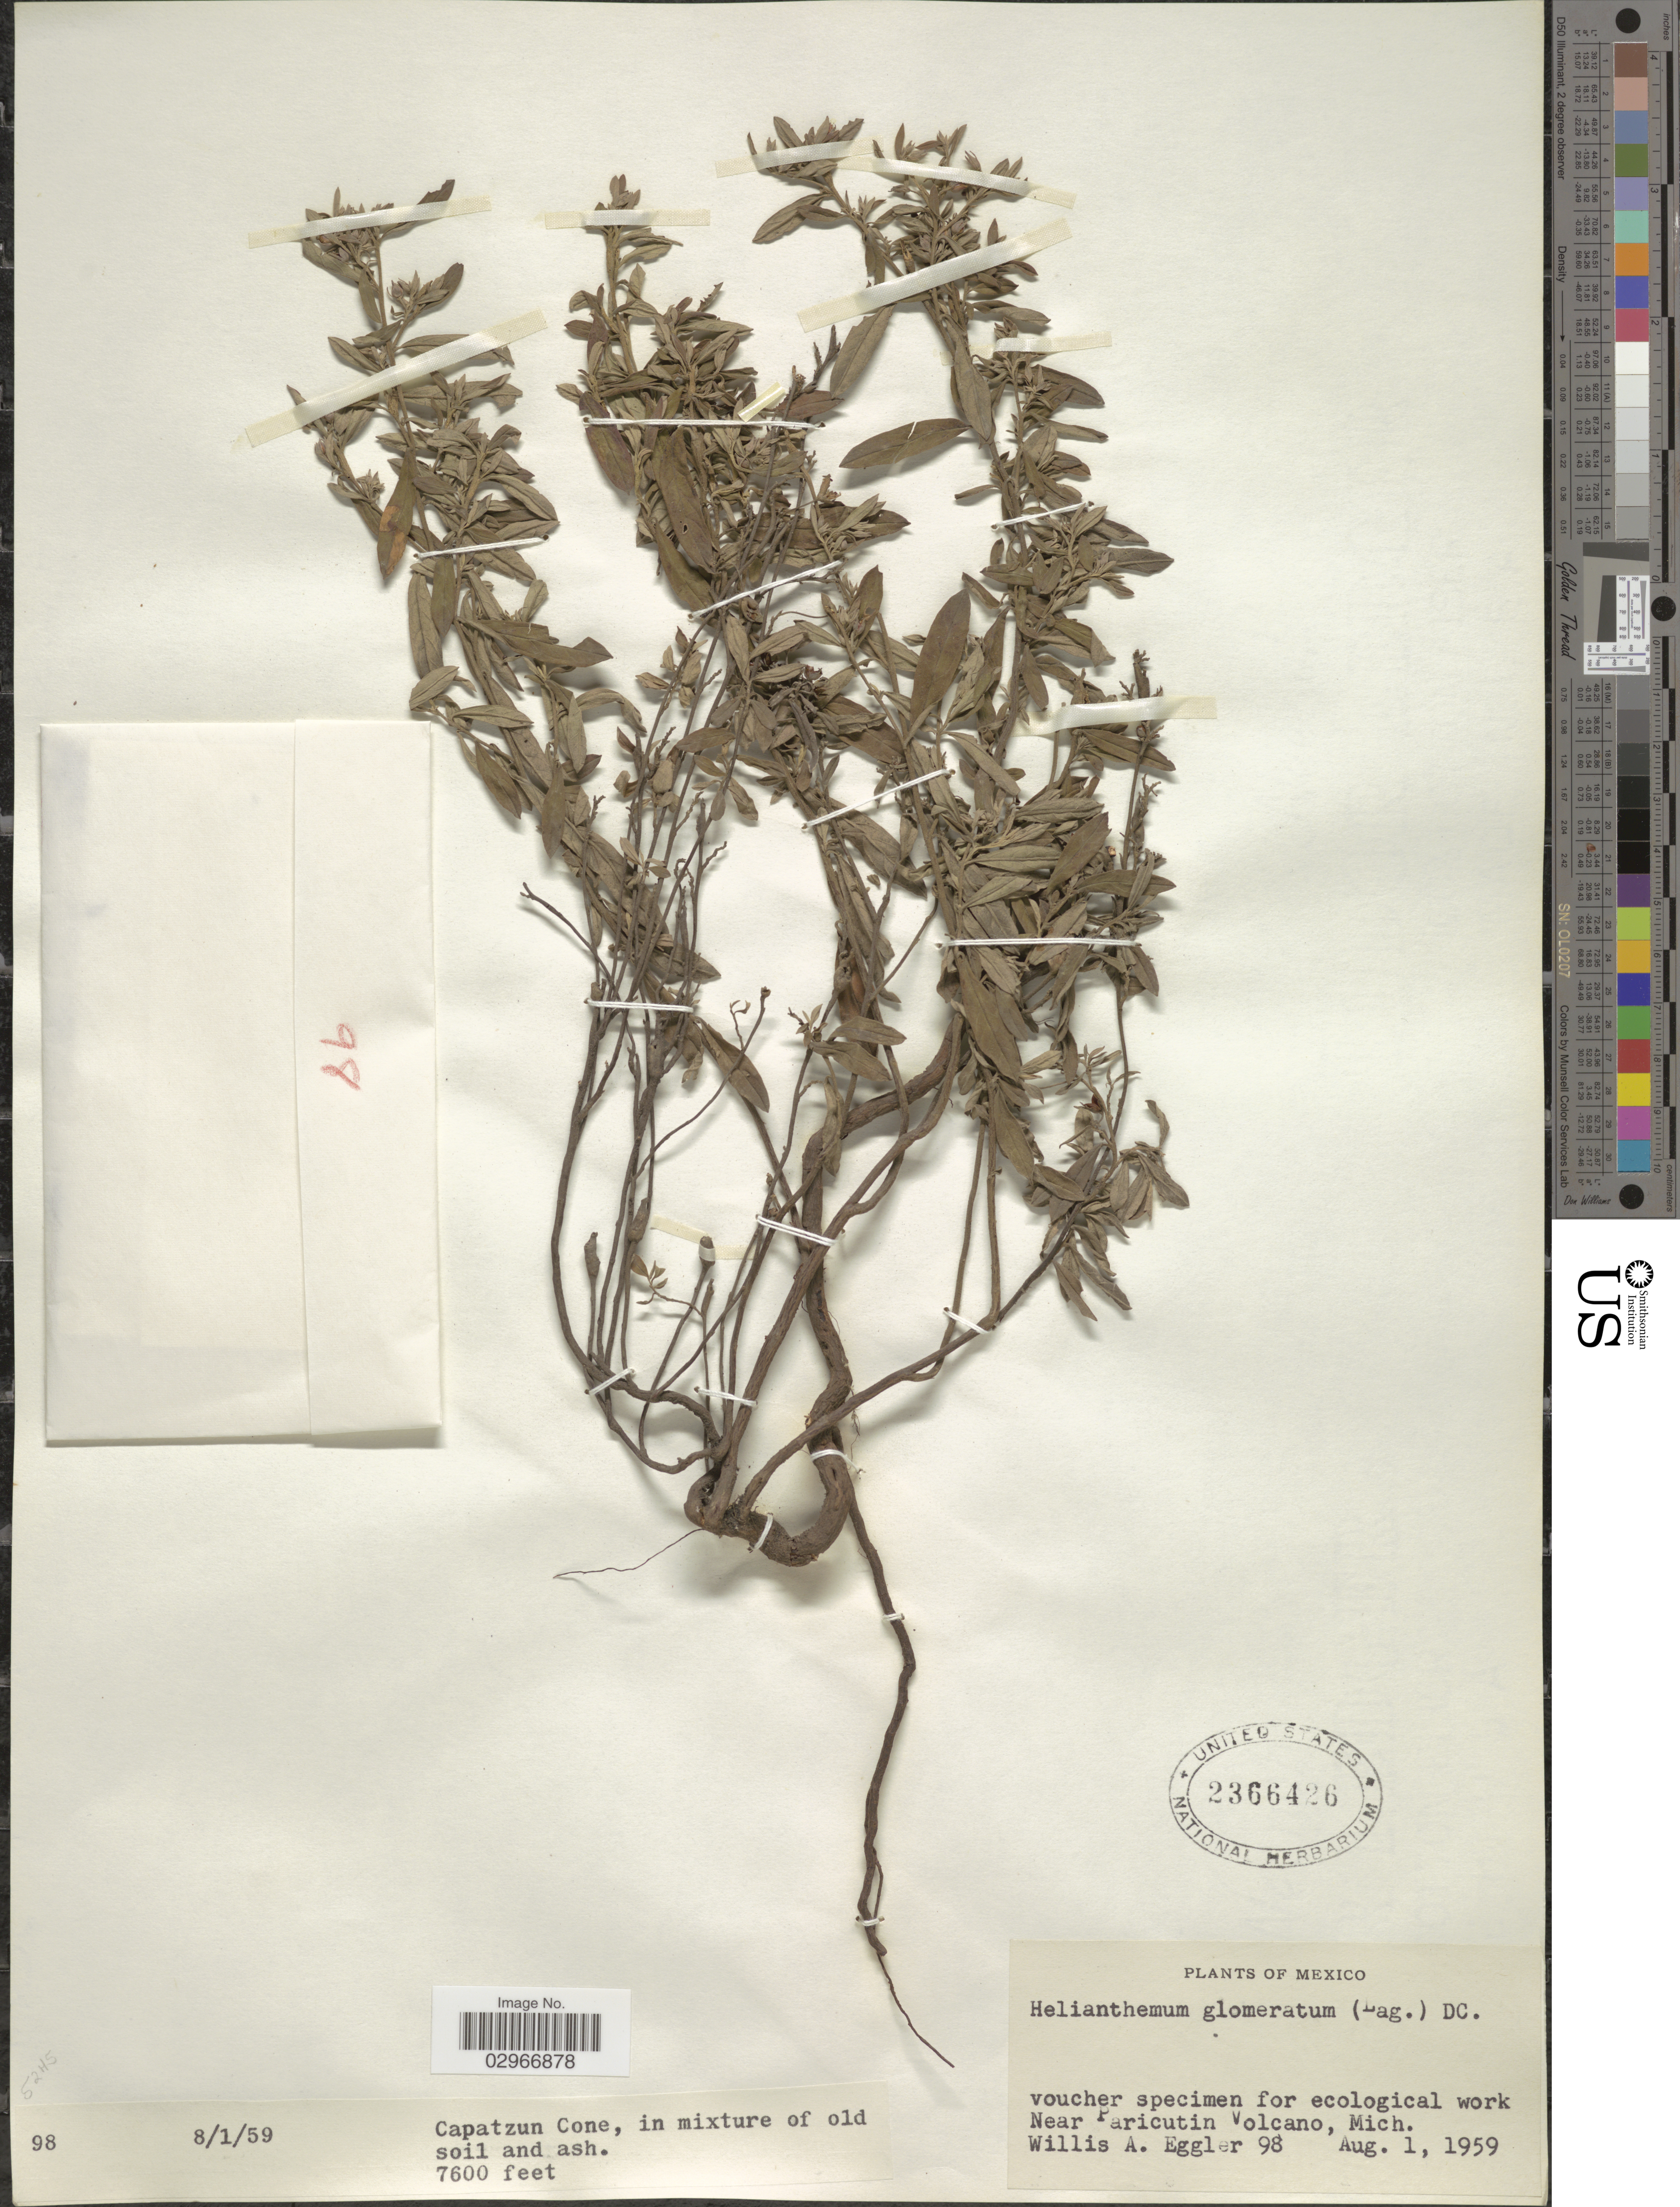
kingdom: Plantae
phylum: Tracheophyta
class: Magnoliopsida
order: Malvales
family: Cistaceae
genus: Helianthemum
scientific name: Helianthemum glomeratum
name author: (Lag.) Lag. ex Dunal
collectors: W. A. Eggler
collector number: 98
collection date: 1959-08-01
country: Mexico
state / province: Michoacán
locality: Capatzun Cone. Near Paricutin Volcano.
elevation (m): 2316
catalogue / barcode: US 2366426